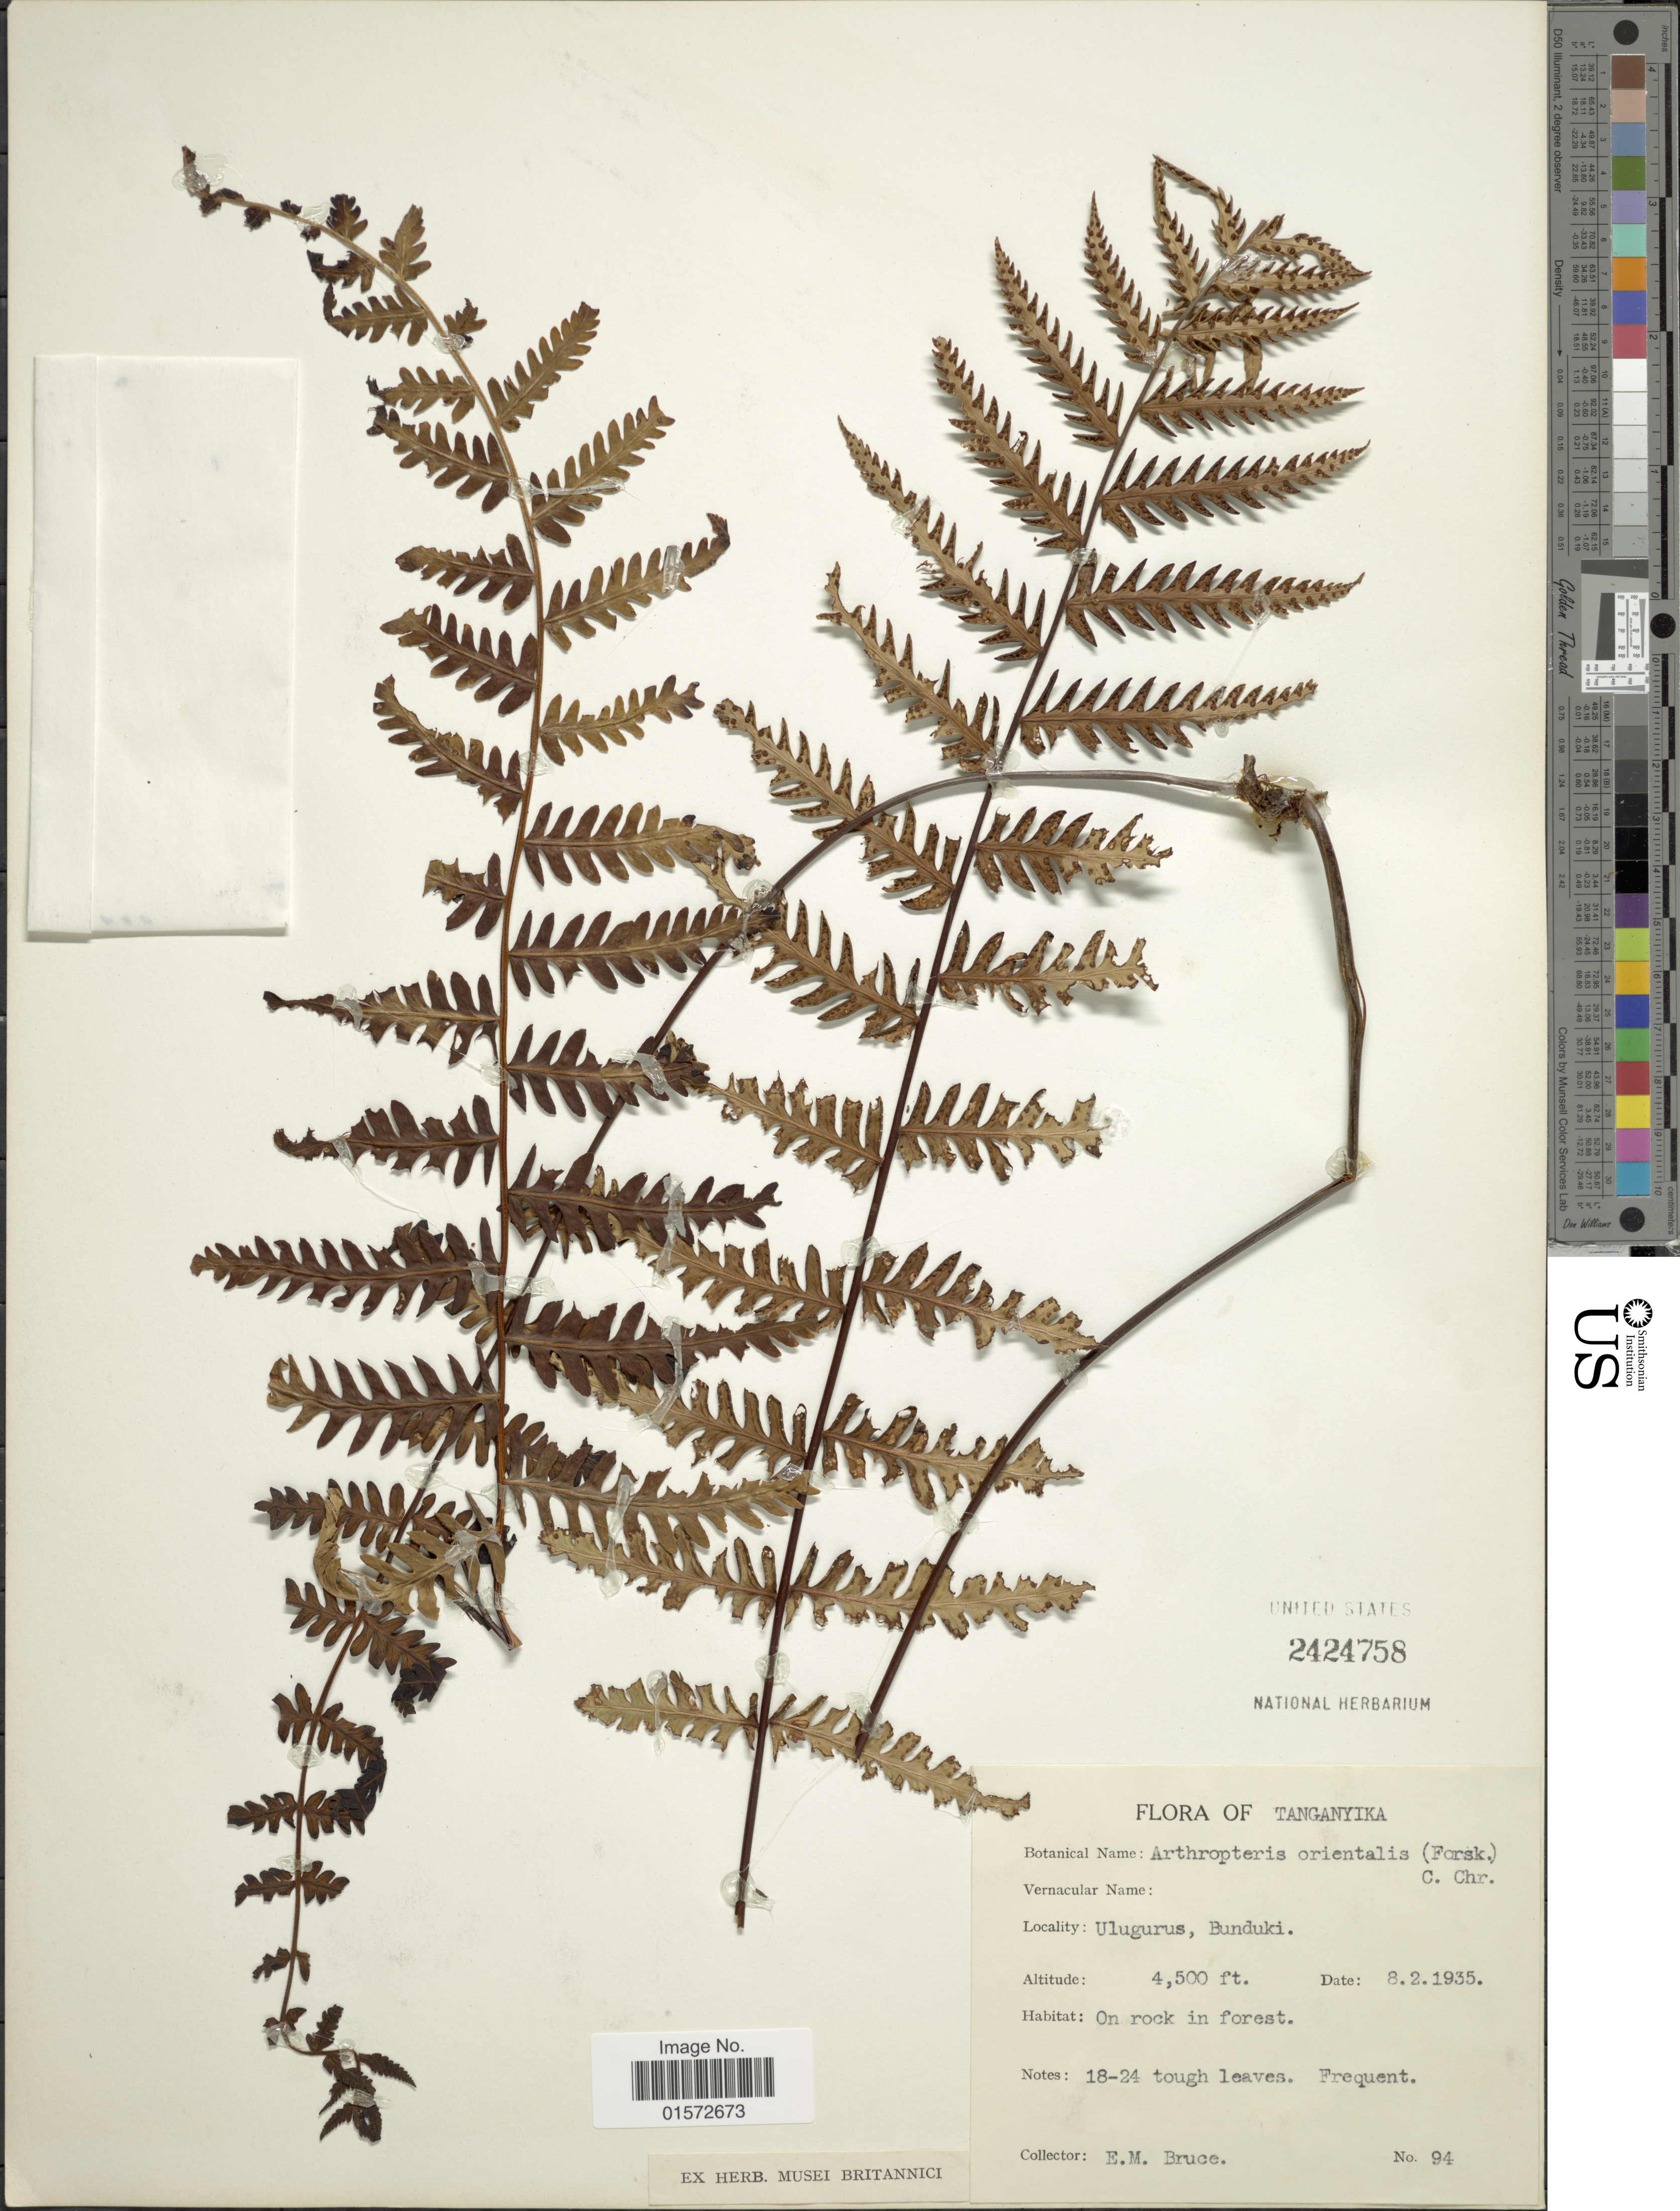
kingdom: Plantae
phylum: Tracheophyta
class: Polypodiopsida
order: Polypodiales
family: Tectariaceae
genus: Arthropteris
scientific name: Arthropteris orientalis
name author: (J.F. Gmel.) Posth.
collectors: E. Bruce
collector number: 94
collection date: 1935-02-08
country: Tanzania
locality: Tanganyika. Ulugurus, Bunduki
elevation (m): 1372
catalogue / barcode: US 2424758